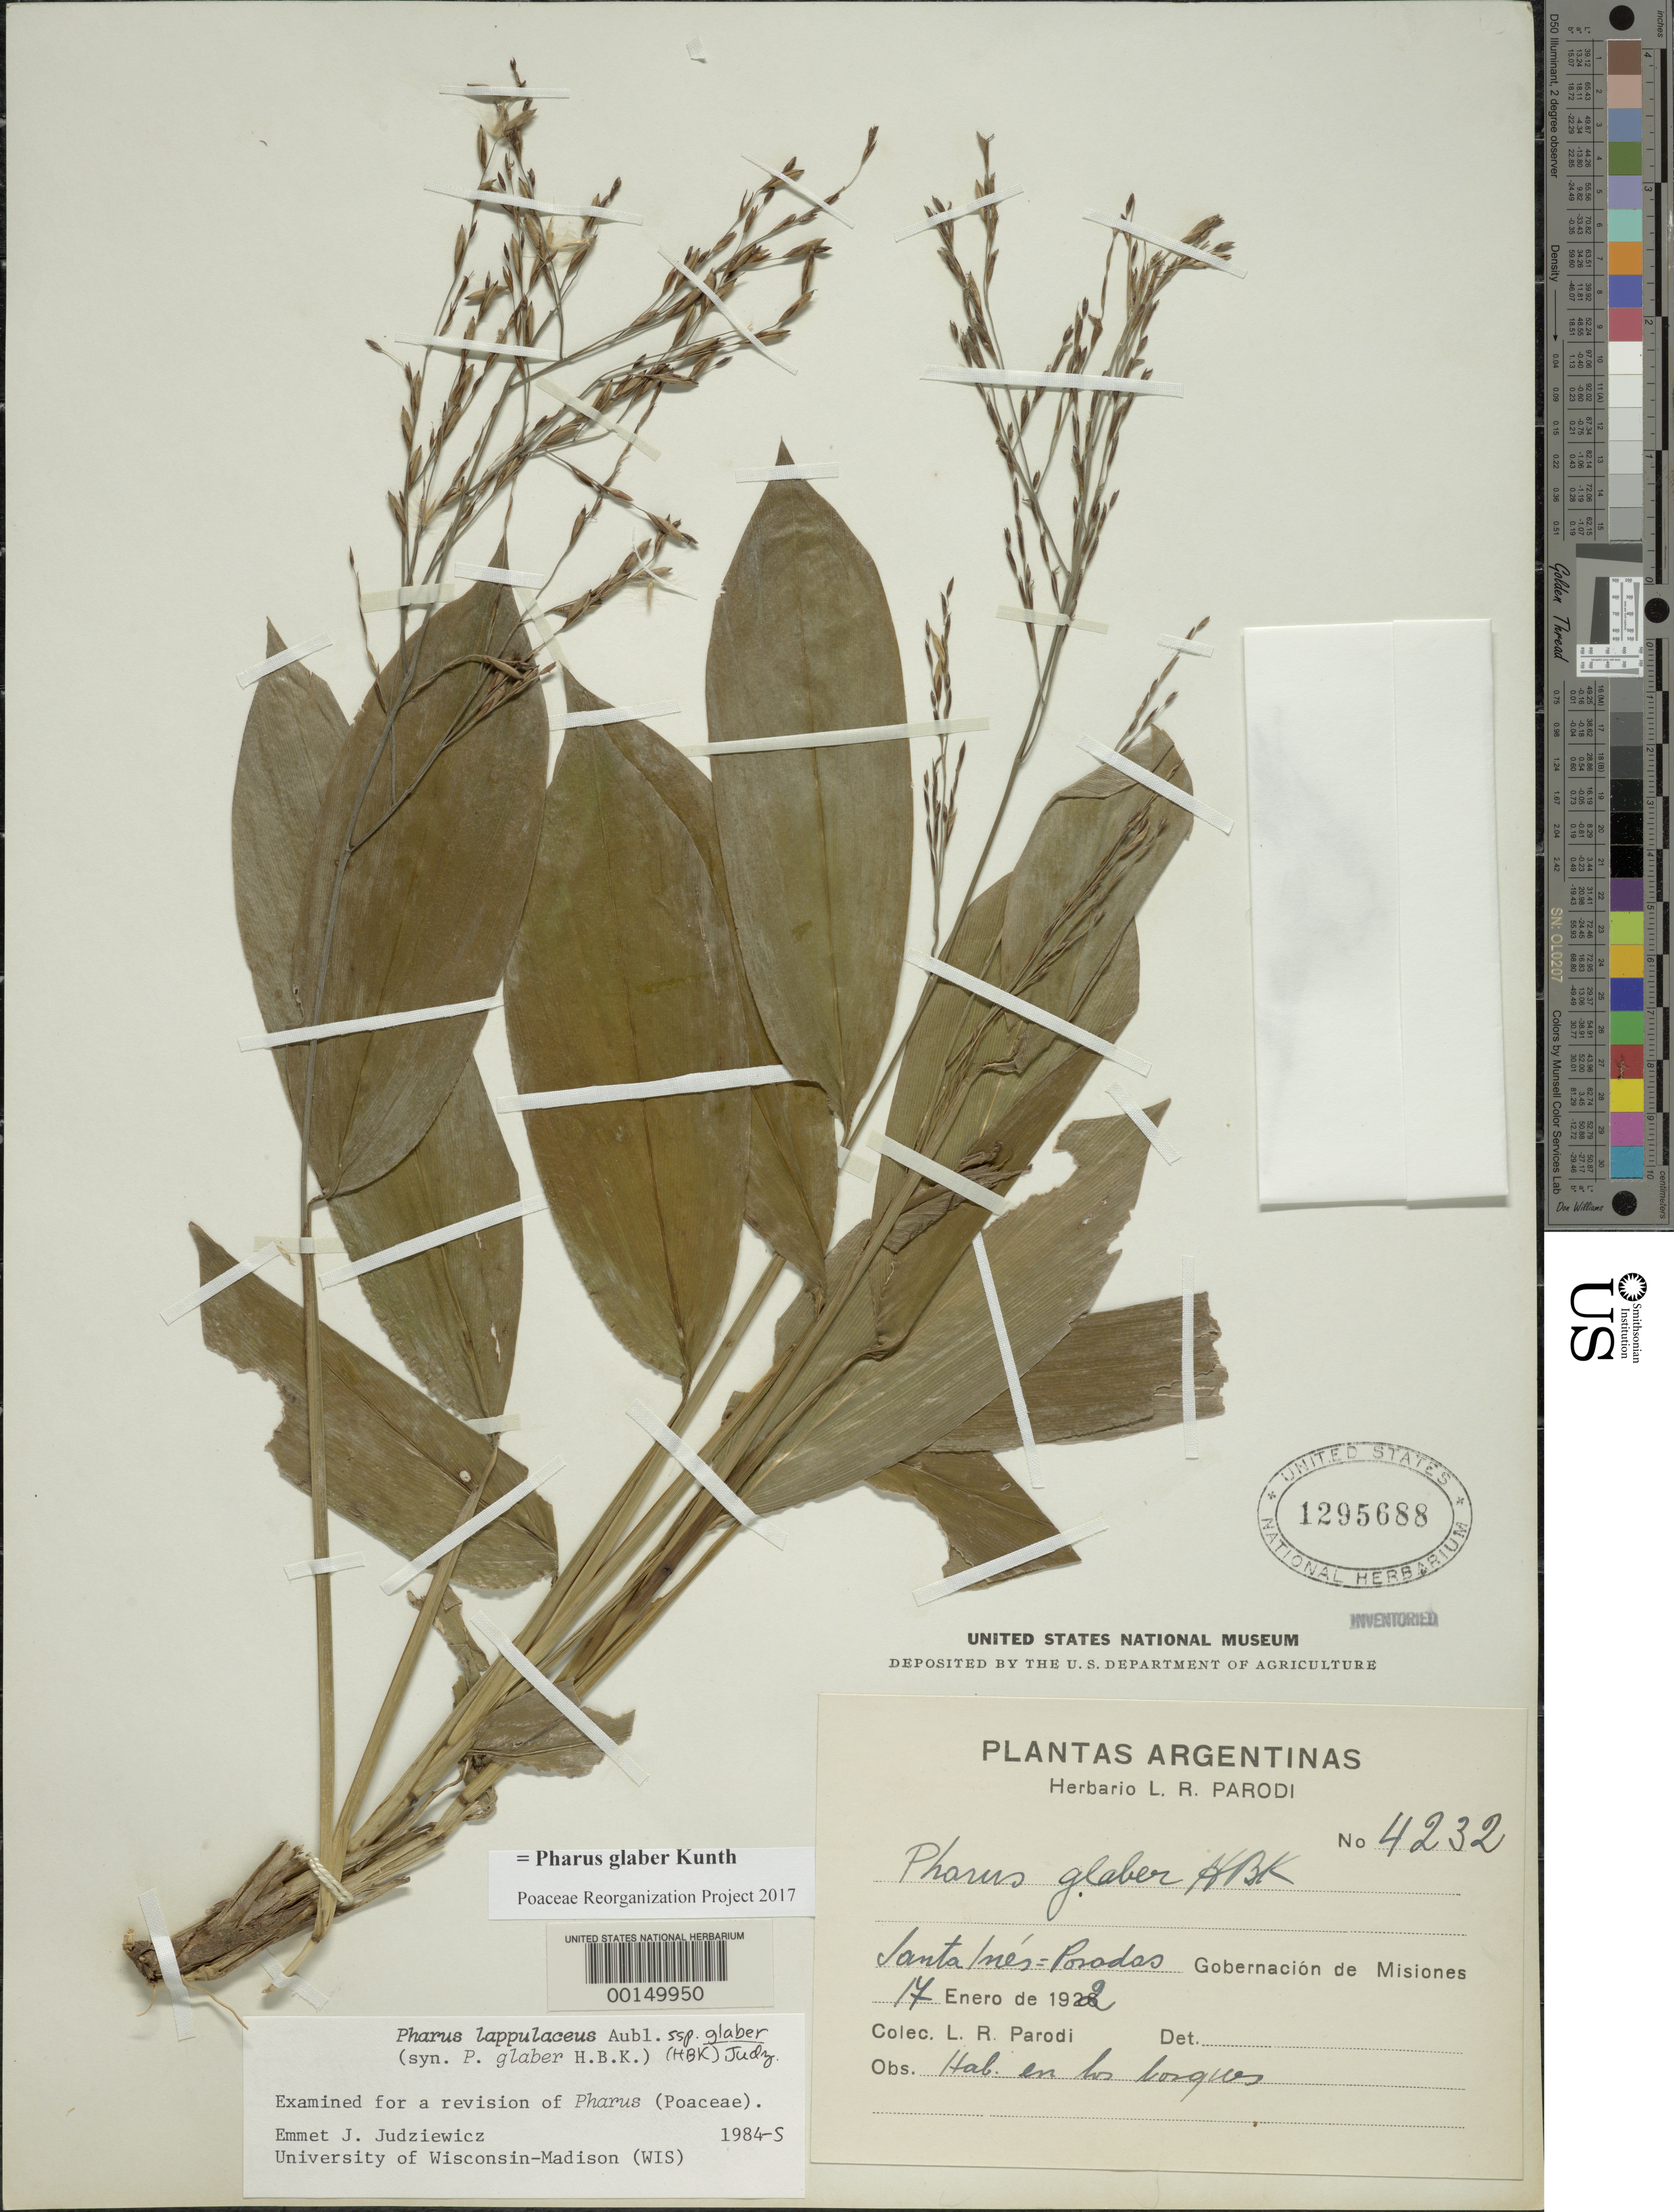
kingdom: Plantae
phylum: Tracheophyta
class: Liliopsida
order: Poales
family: Poaceae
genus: Pharus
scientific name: Pharus glaber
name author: Kunth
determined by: Poaceae Reorganization Project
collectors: L. R. Parodi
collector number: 4232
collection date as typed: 14 Jan 1922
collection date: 1922-01-14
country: Argentina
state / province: Misiones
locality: Santa Ines (Posodas)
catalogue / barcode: US 1295688